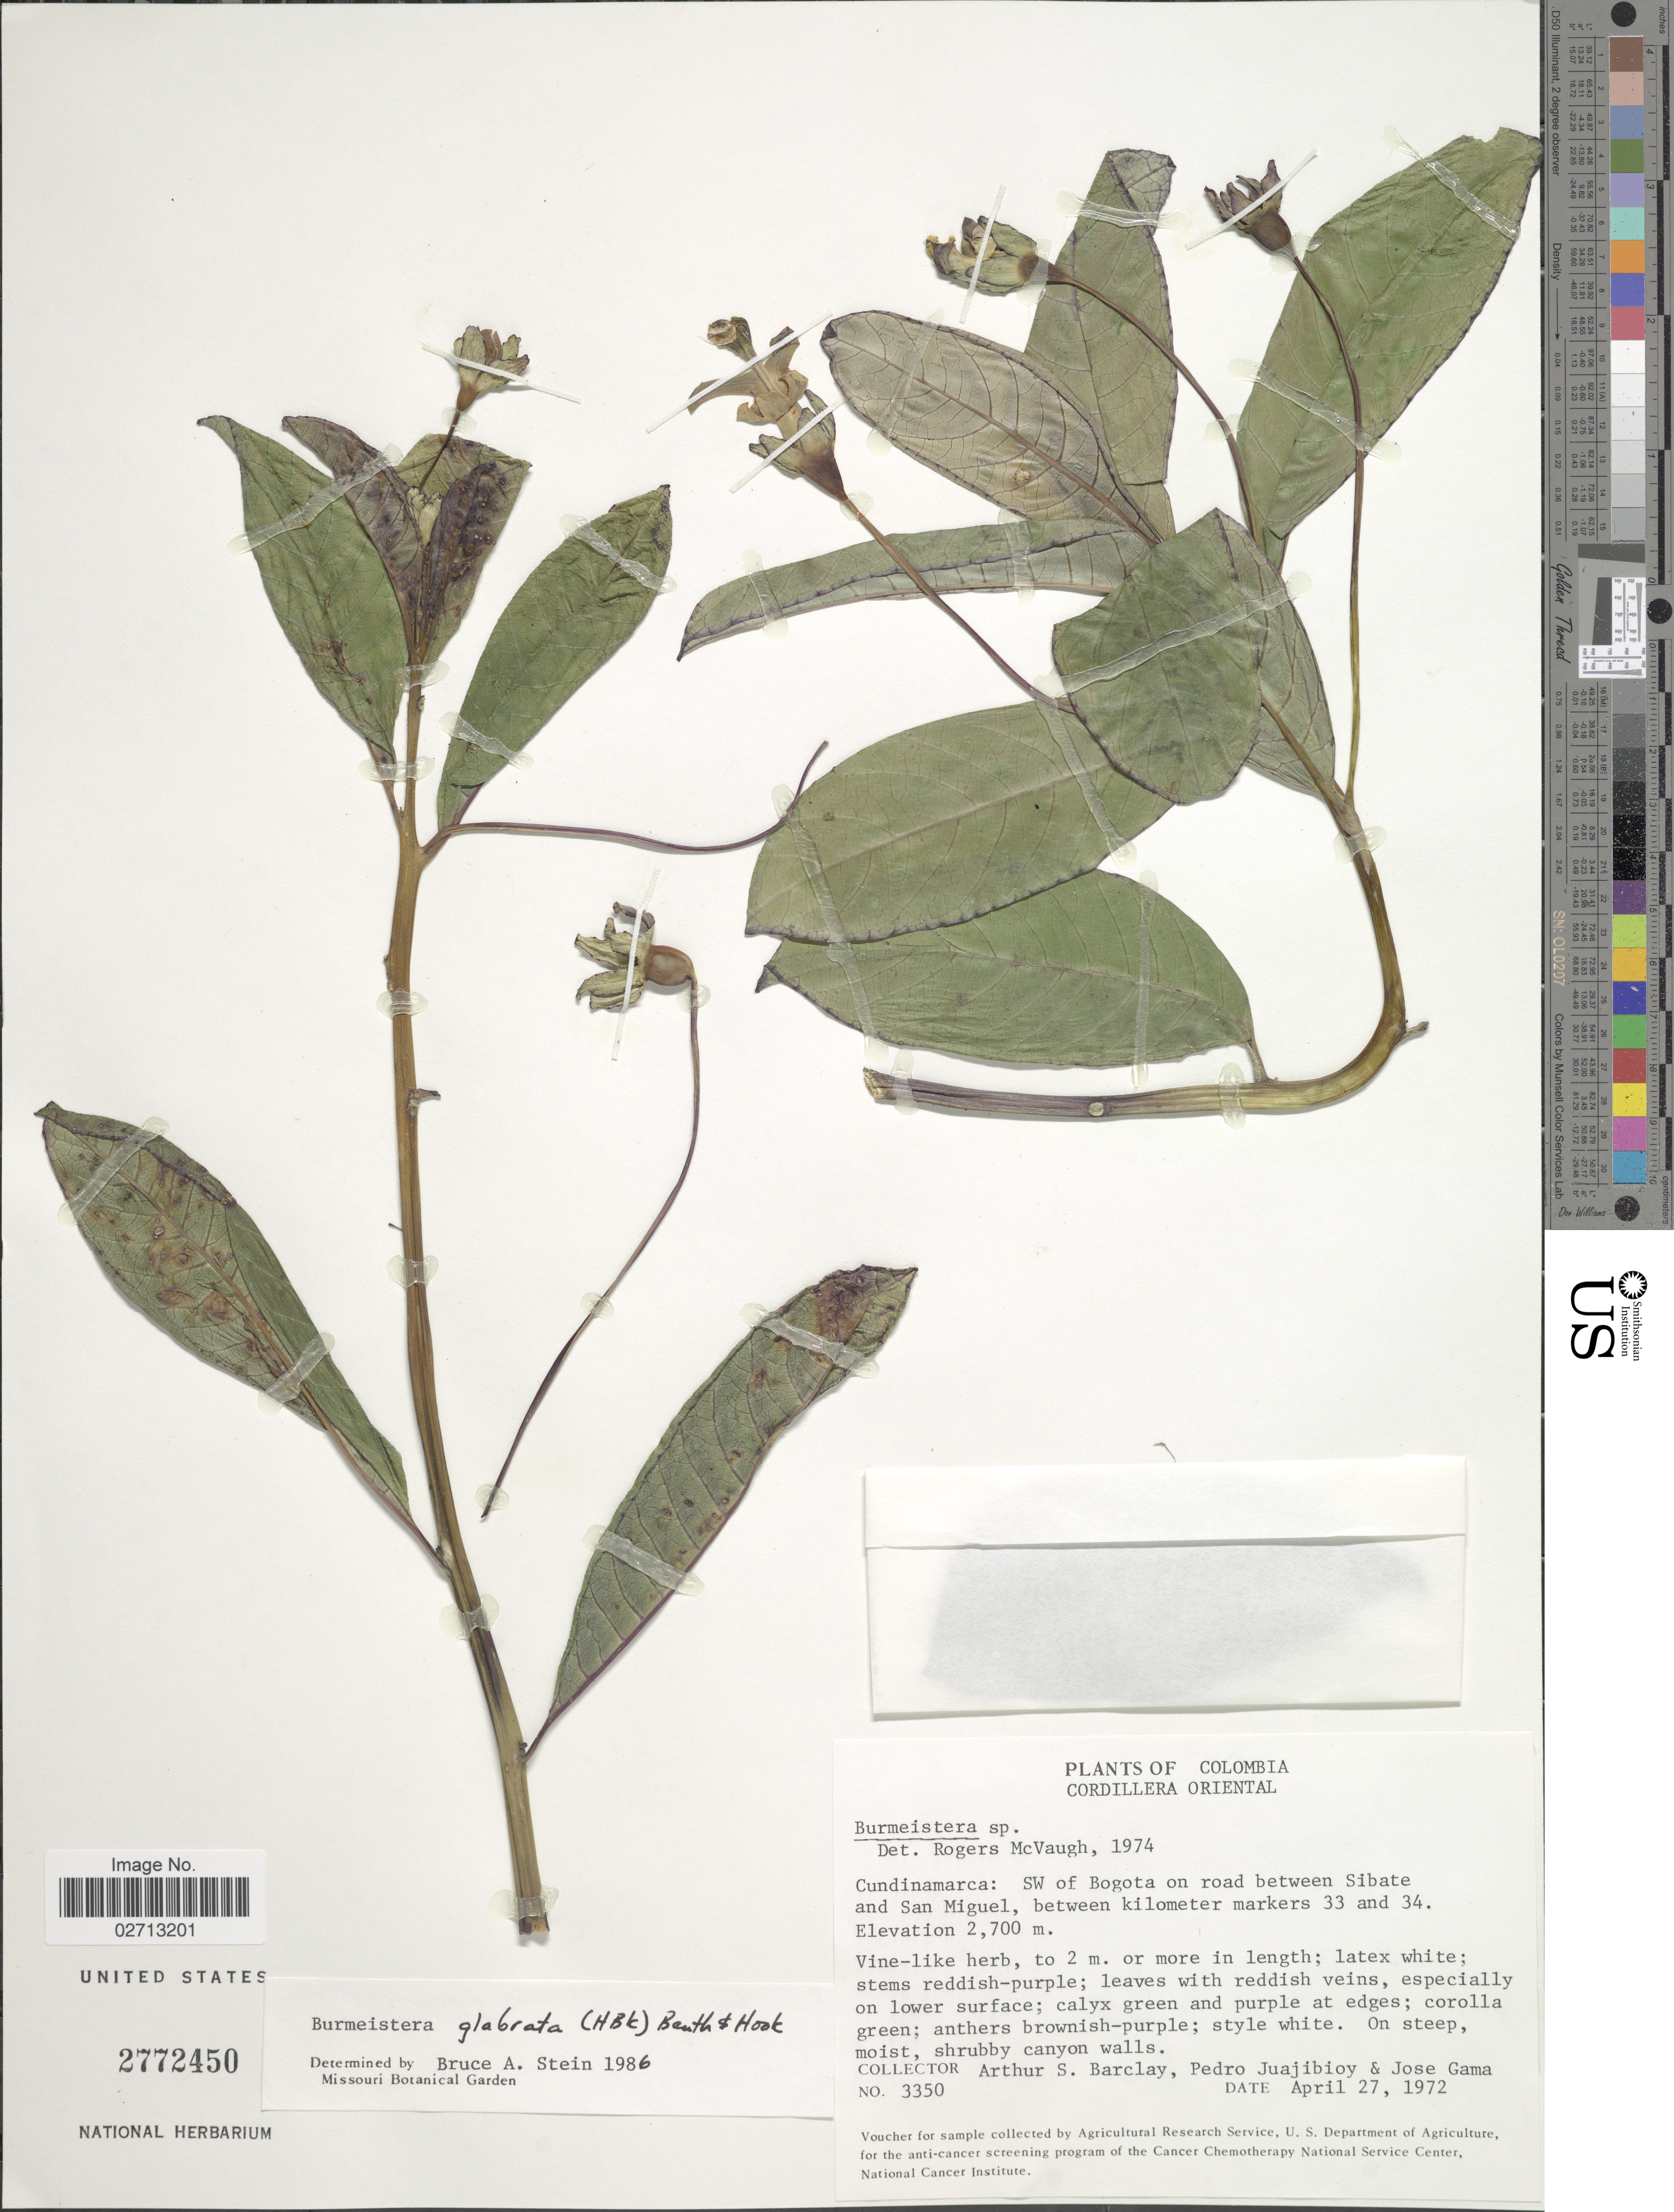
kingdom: Plantae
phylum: Tracheophyta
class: Magnoliopsida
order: Asterales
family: Campanulaceae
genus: Burmeistera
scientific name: Burmeistera glabrata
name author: (Kunth) Hook. f. ex B.D. Jacks.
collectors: A. S. Barclay, P. Juajibioy & J. Agama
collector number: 3350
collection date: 1972-04-27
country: Colombia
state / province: Cundinamarca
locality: Cordillera Oriental. SW of Bogota on road between Sibate and San Miguel, between kilometer markers 33 and 34.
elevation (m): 2700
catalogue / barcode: US 2772450